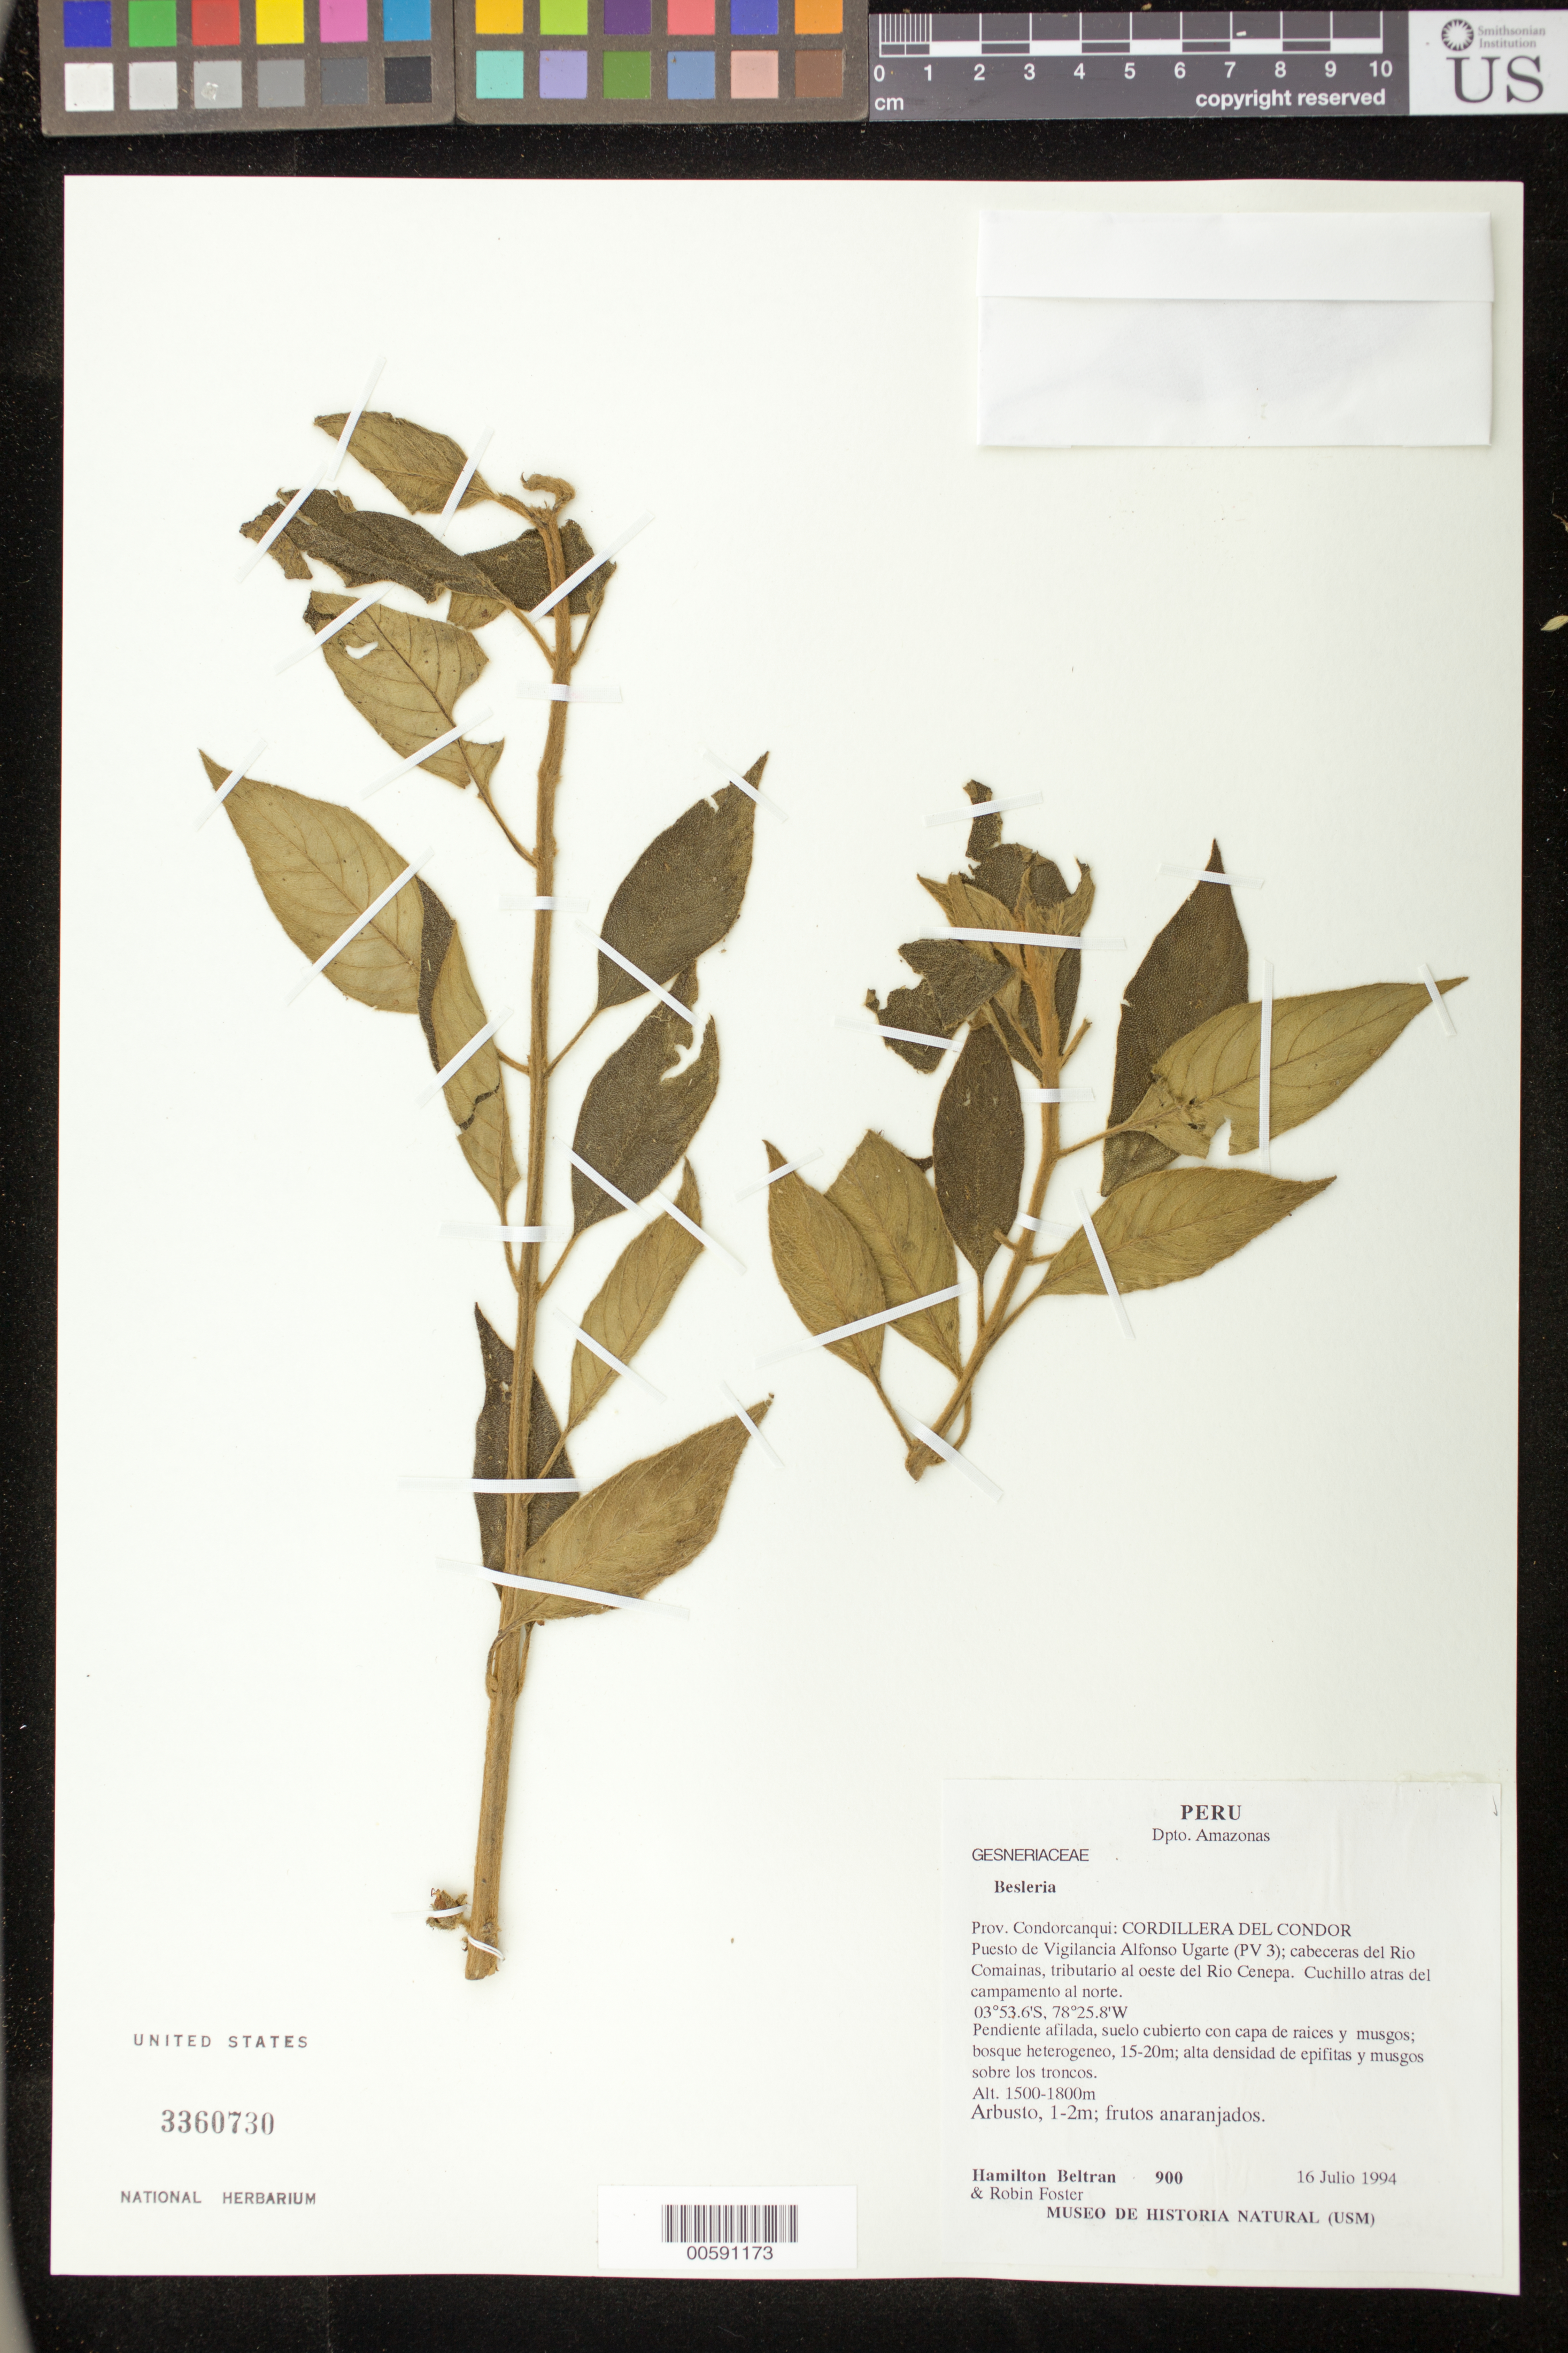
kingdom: Plantae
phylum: Tracheophyta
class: Magnoliopsida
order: Lamiales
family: Gesneriaceae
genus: Besleria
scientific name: Besleria sp.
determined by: Skog, Laurence E.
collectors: H. Beltran & R. Foster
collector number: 900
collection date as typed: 16 Jul 1994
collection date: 1994-07-16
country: Peru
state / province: Amazonas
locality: Prov. Condorcanqui, Cordillera del Condor; Puesto de Vigilancia Alfonso Ugarte (PV 3); cabeceras del Rio Comainas, tributario al oeste del Rio Cenepa; cuchillo atrás del campamento al norte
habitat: Pendiente afilada, suelo cubierto con capa de raices y musgos; bosque heterogeneo, 15-20 m; alta densidad de epifitas y musgos sobre los troncos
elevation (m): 1500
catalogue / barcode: US 3360730